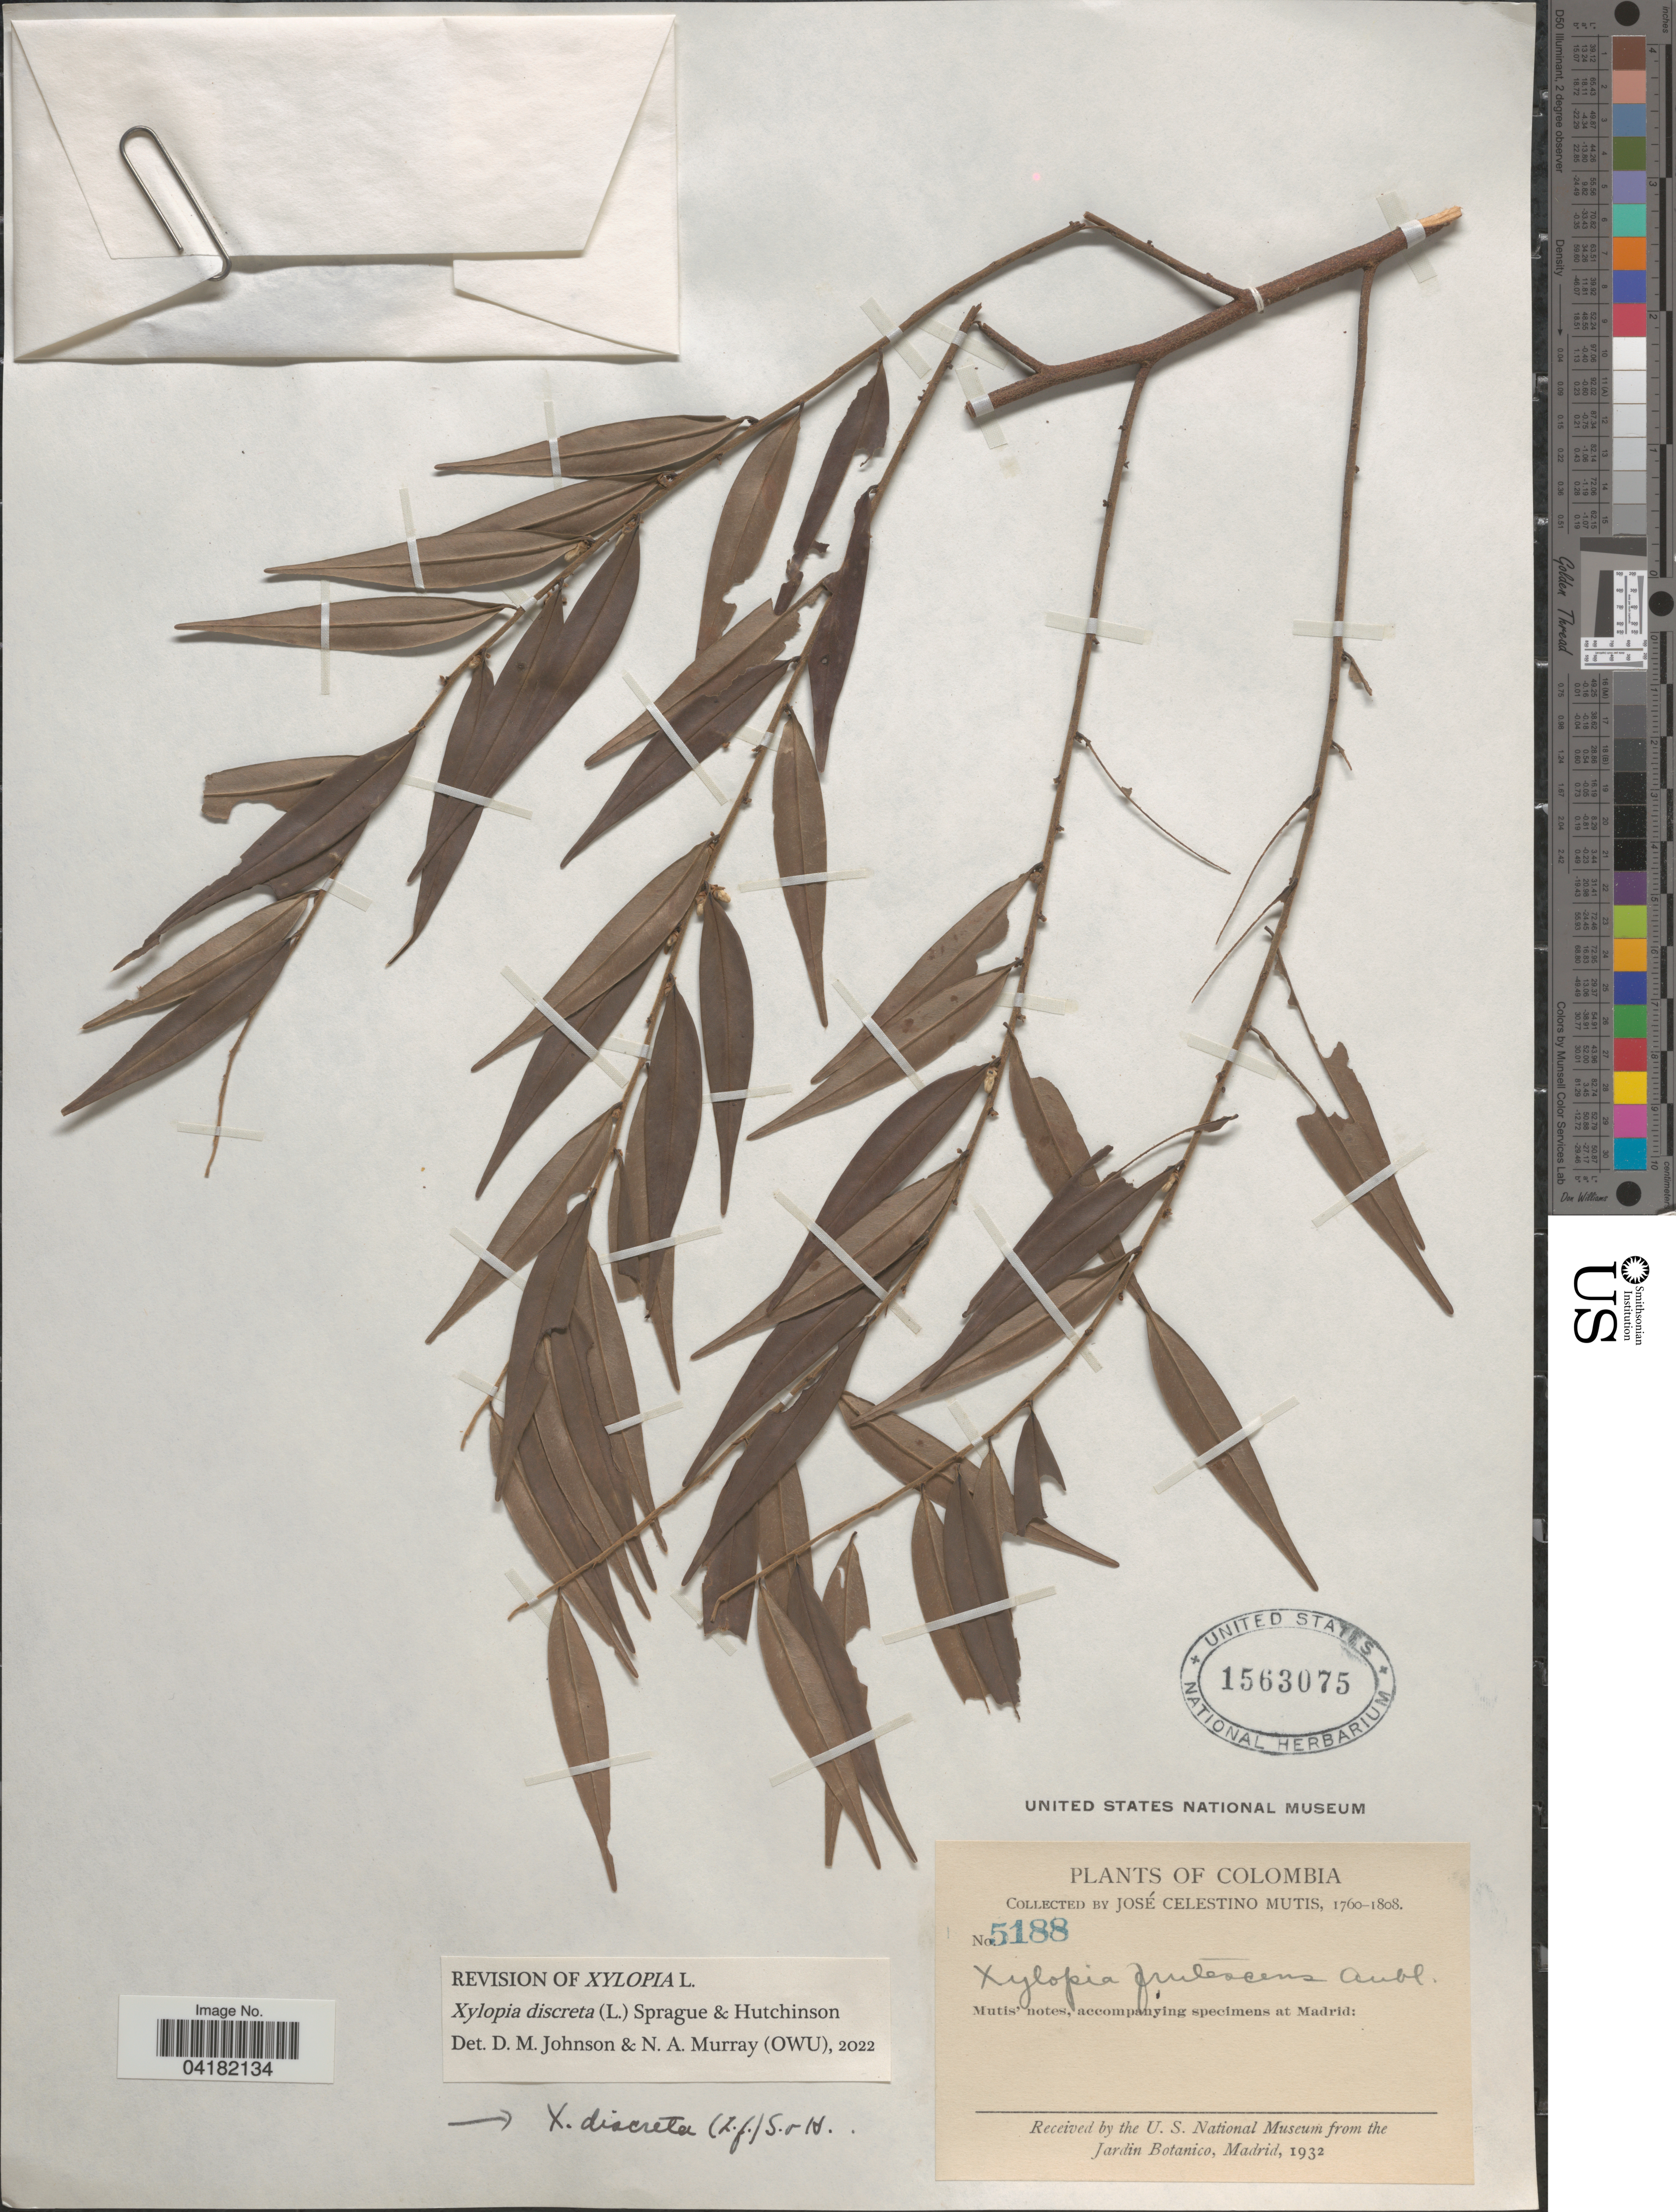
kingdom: Plantae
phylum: Tracheophyta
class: Magnoliopsida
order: Magnoliales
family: Annonaceae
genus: Xylopia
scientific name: Xylopia discreta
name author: (L. f.) Sprague & Hutch.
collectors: J. C. B. Mutis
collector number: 5188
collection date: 1760/1808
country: Colombia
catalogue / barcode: US 1563075